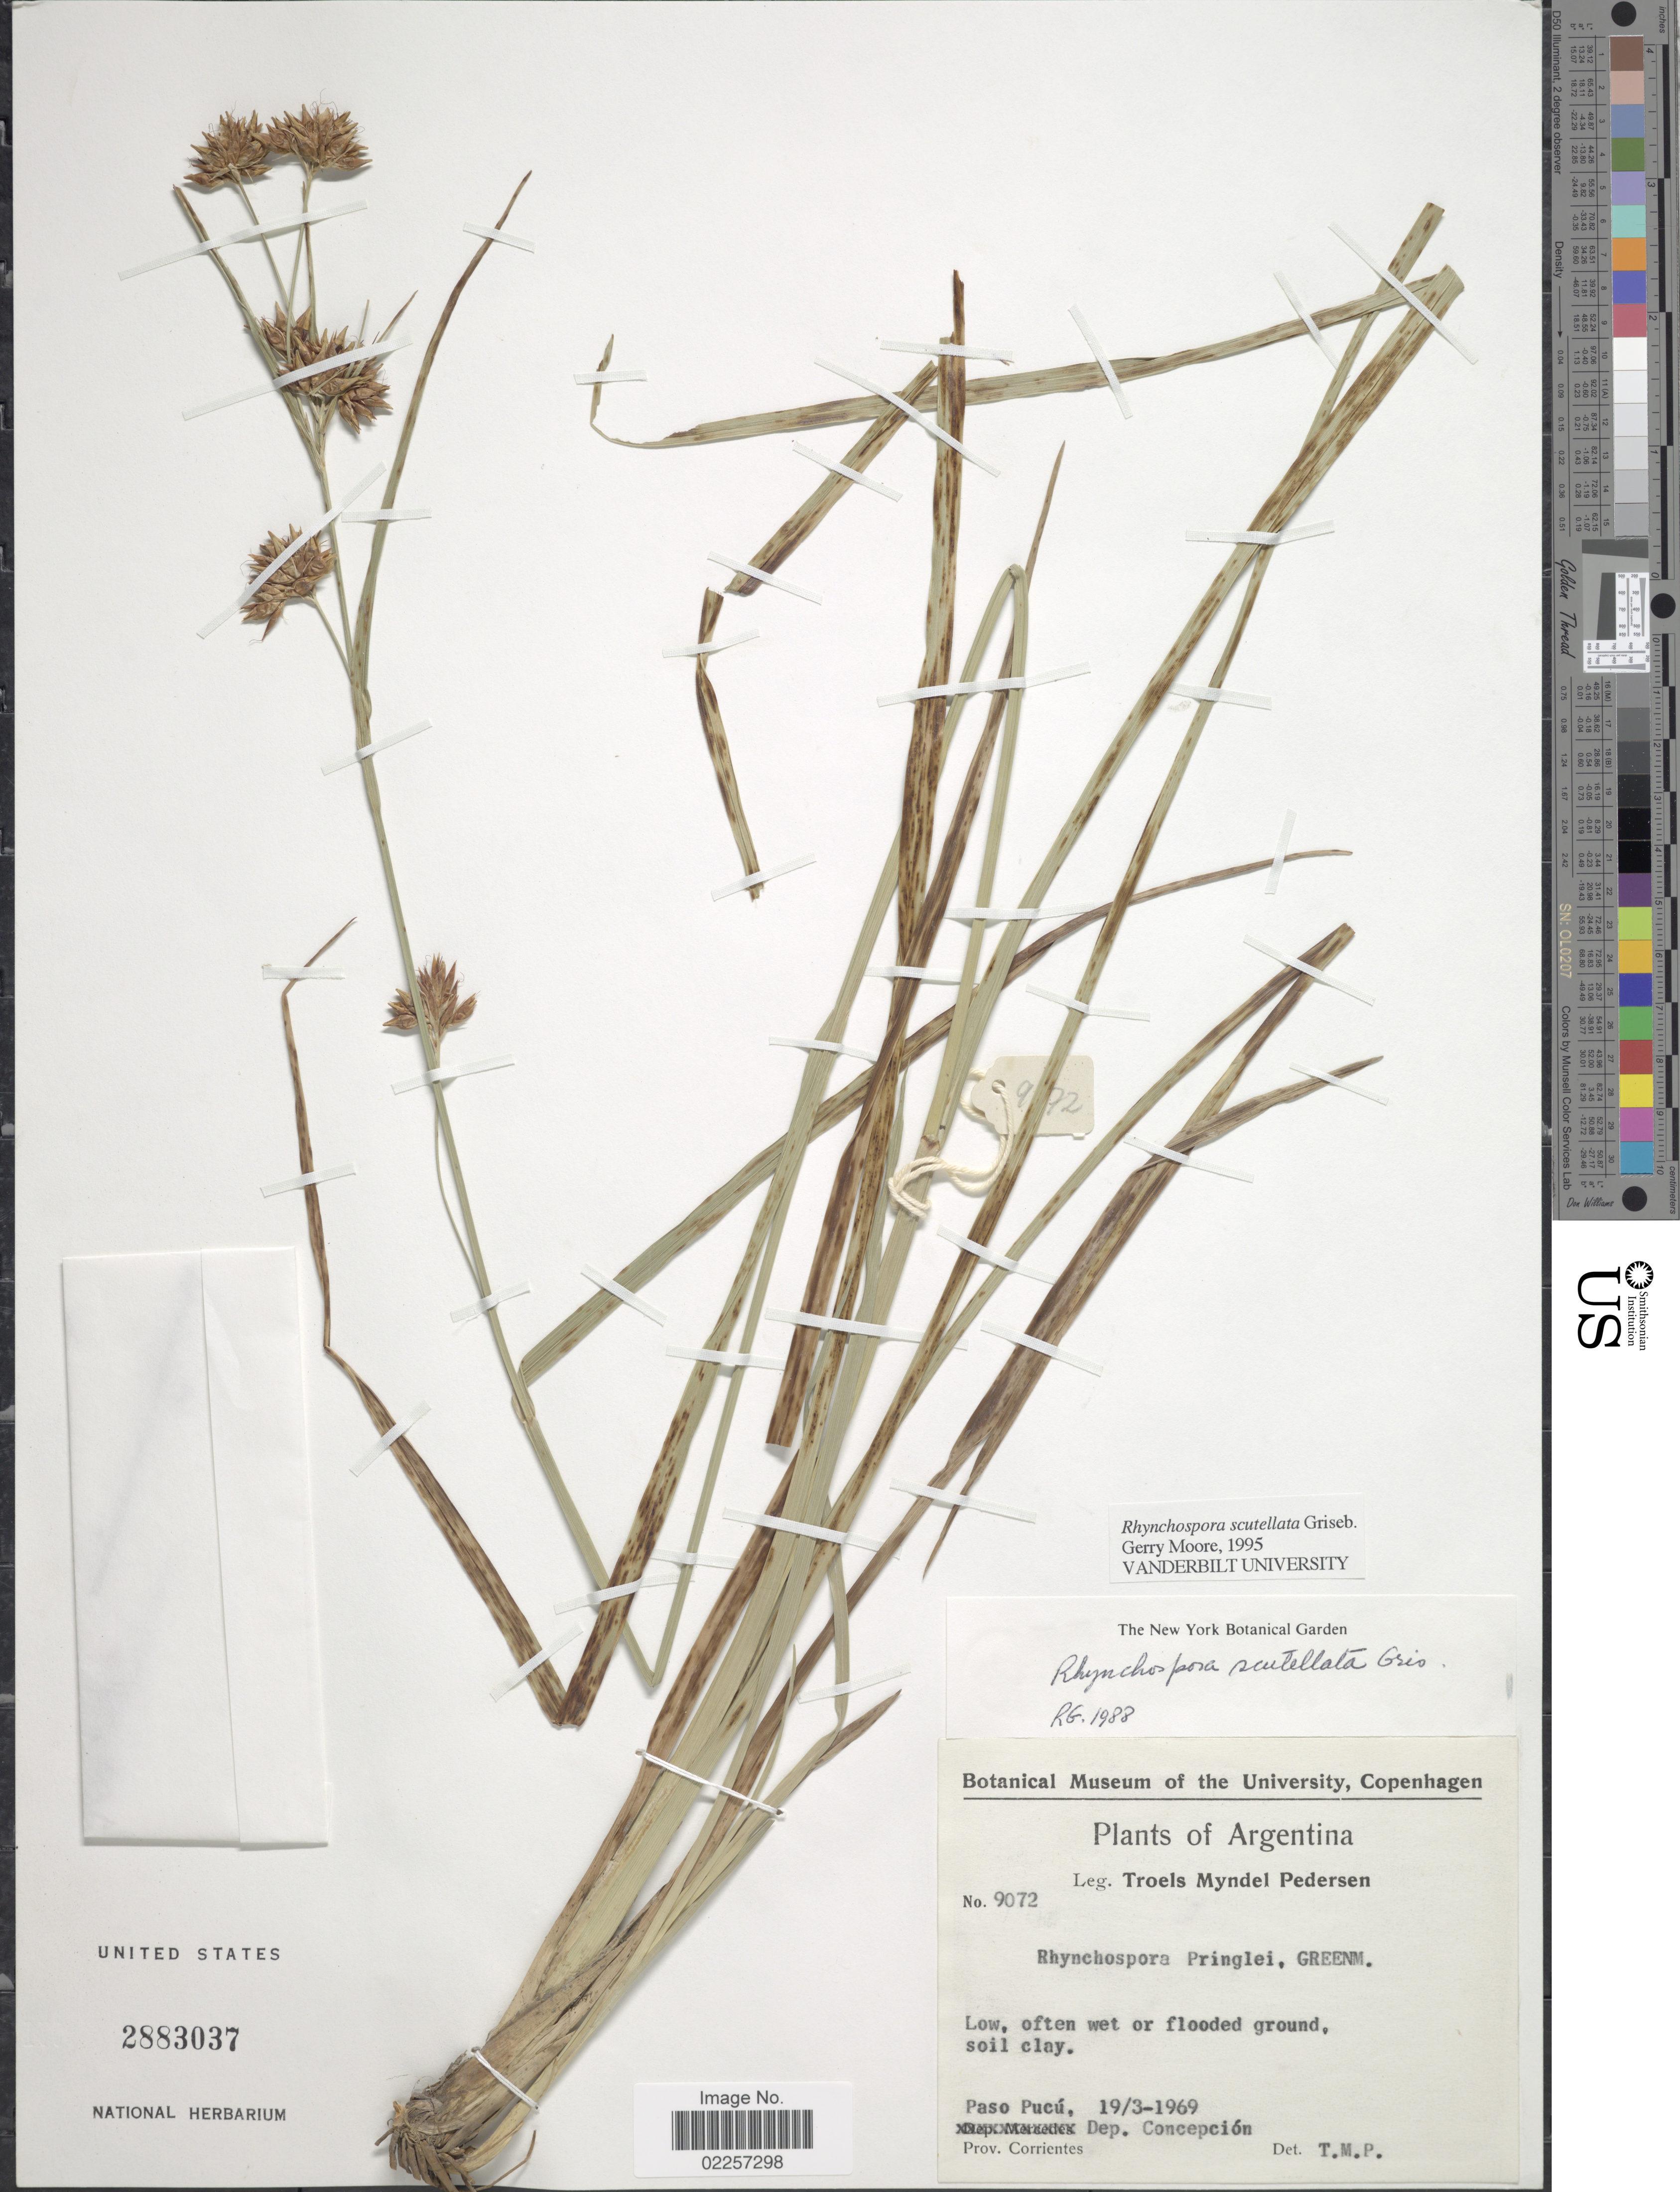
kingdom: Plantae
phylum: Tracheophyta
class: Liliopsida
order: Poales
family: Cyperaceae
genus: Rhynchospora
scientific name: Rhynchospora scutellata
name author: Griseb.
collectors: T. Pederson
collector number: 9072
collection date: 1969-03-19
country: Argentina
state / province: Corrientes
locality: Low, often wet or flooded ground, Pasu Pucu, dep. Concepcion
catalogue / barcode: US 2883037